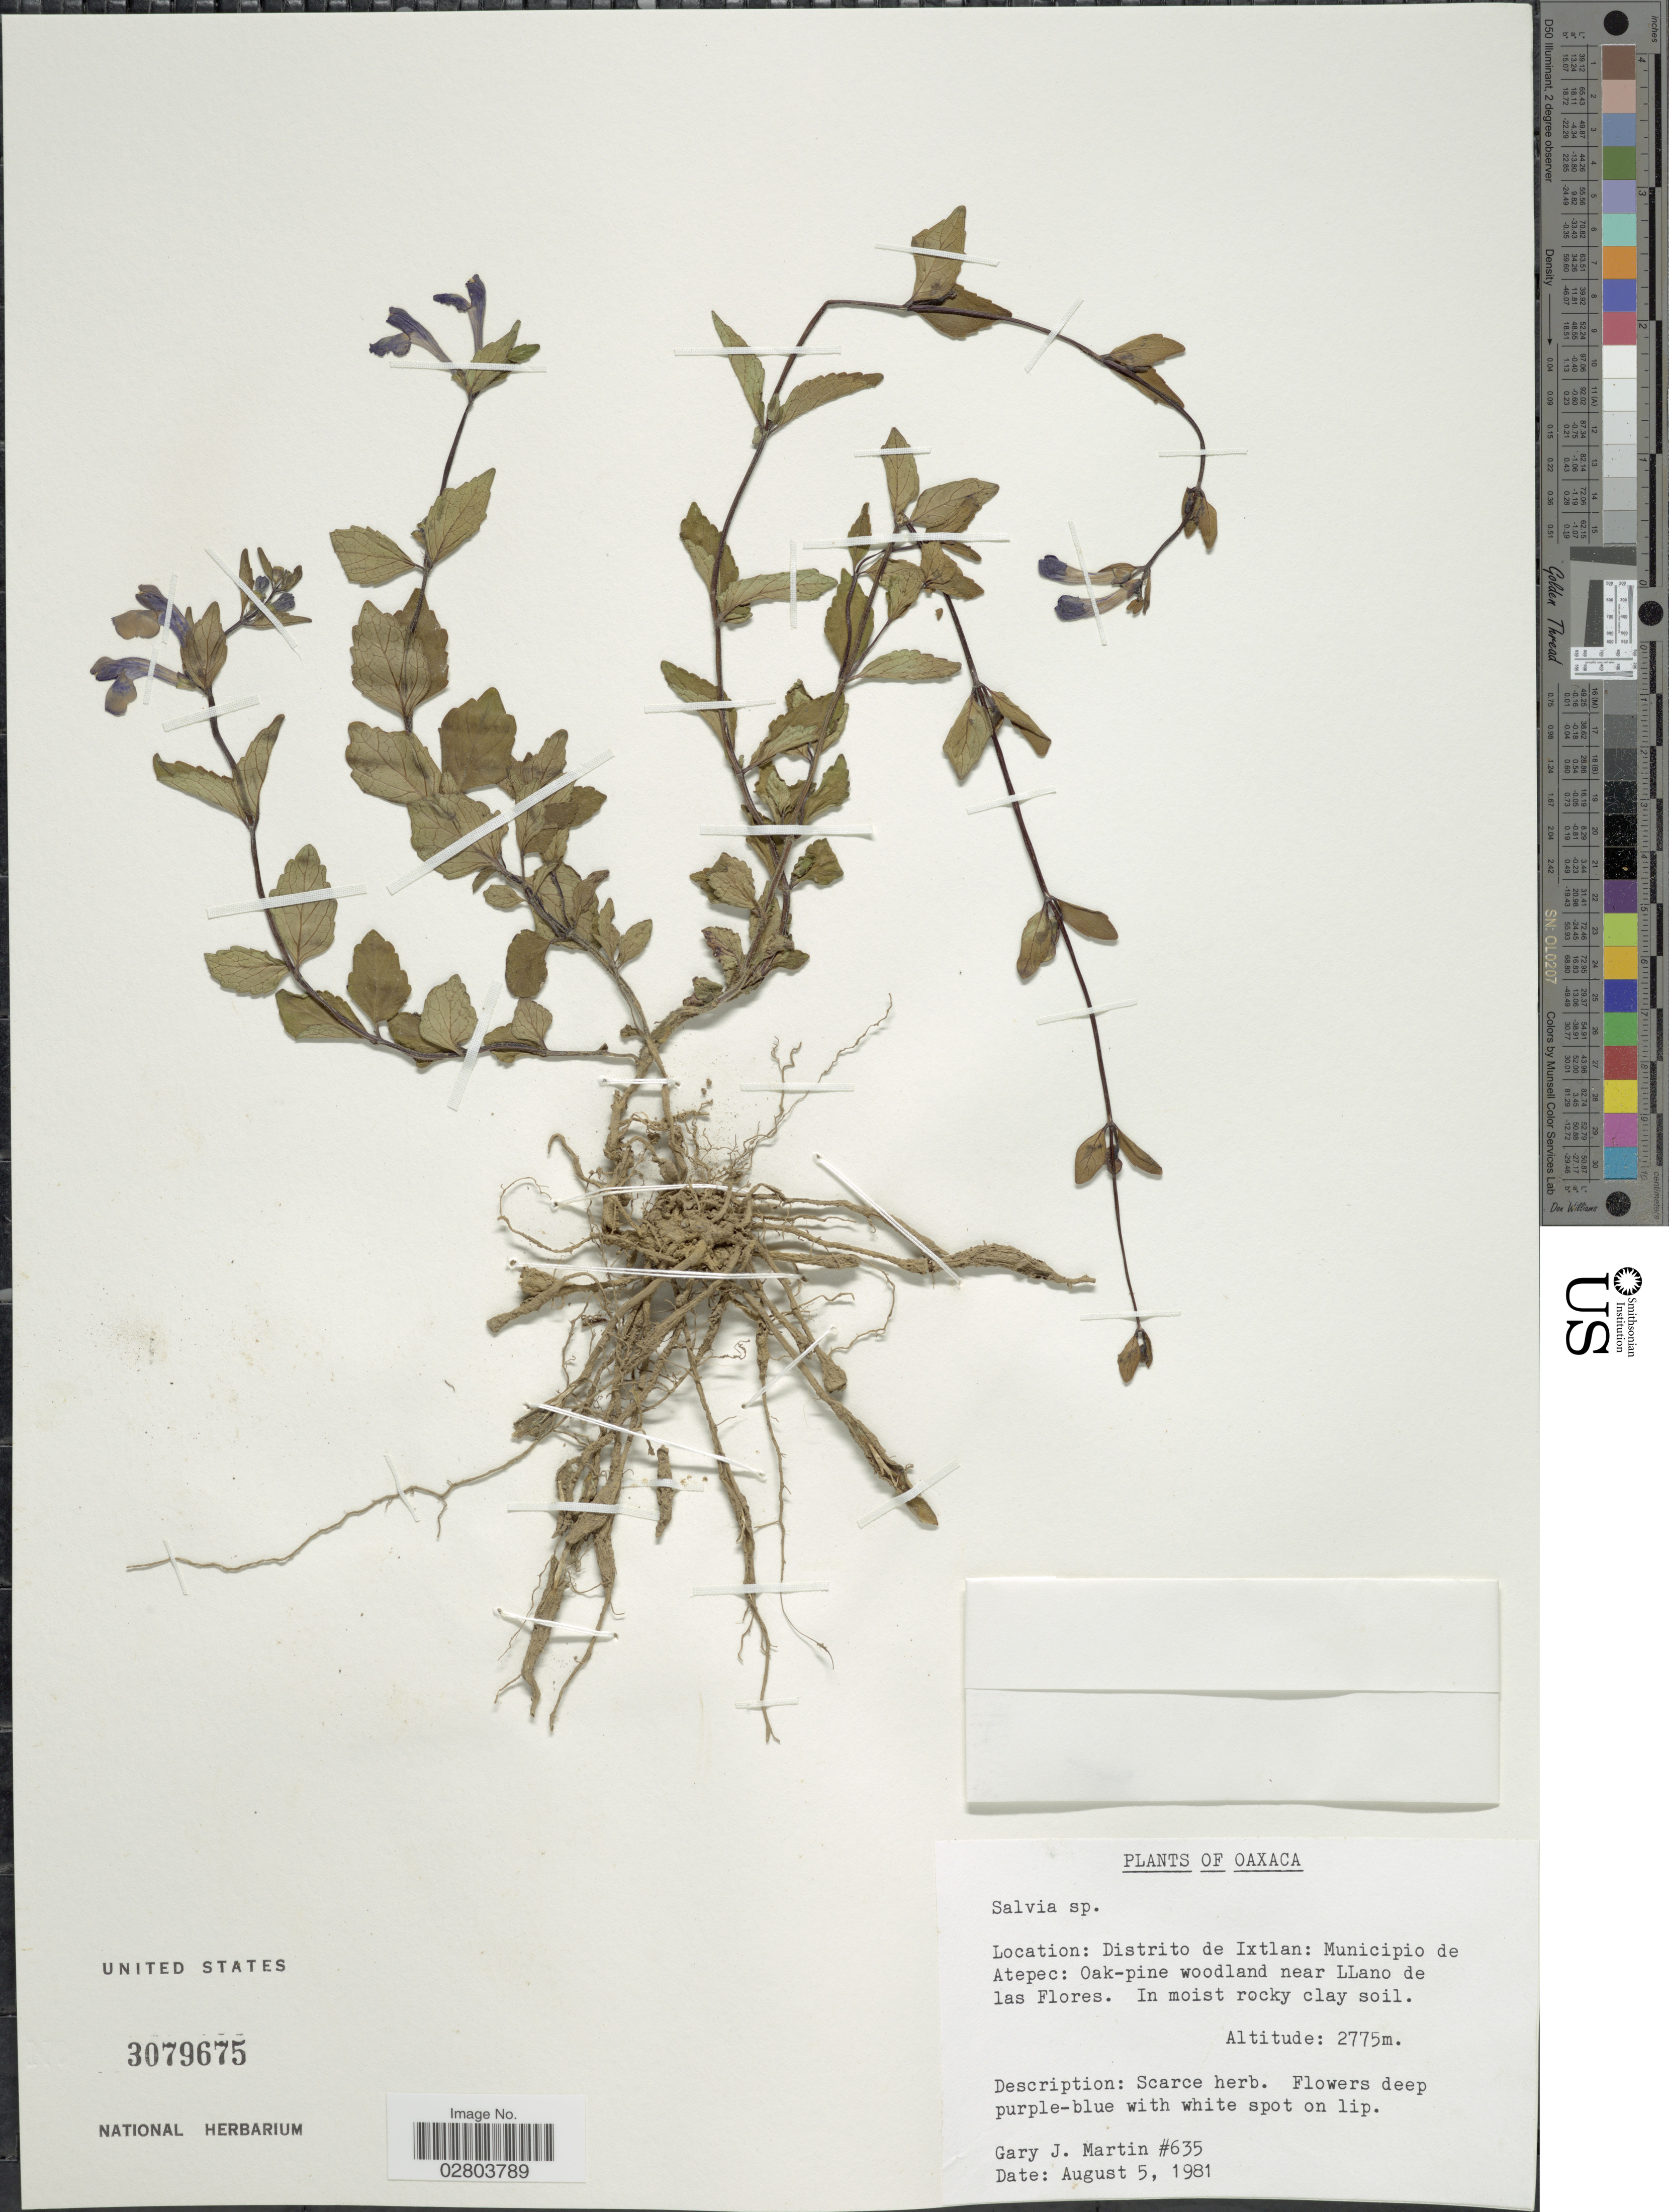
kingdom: Plantae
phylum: Tracheophyta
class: Magnoliopsida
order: Lamiales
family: Lamiaceae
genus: Salvia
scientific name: Salvia sp.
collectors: G. J. Martin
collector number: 635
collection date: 1981-08-05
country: Mexico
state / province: Oaxaca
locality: Distrito de Ixtlan: Municipio de Atepec: Oak-pine woodland near LLano de las Flores.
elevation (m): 2775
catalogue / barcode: US 3079675